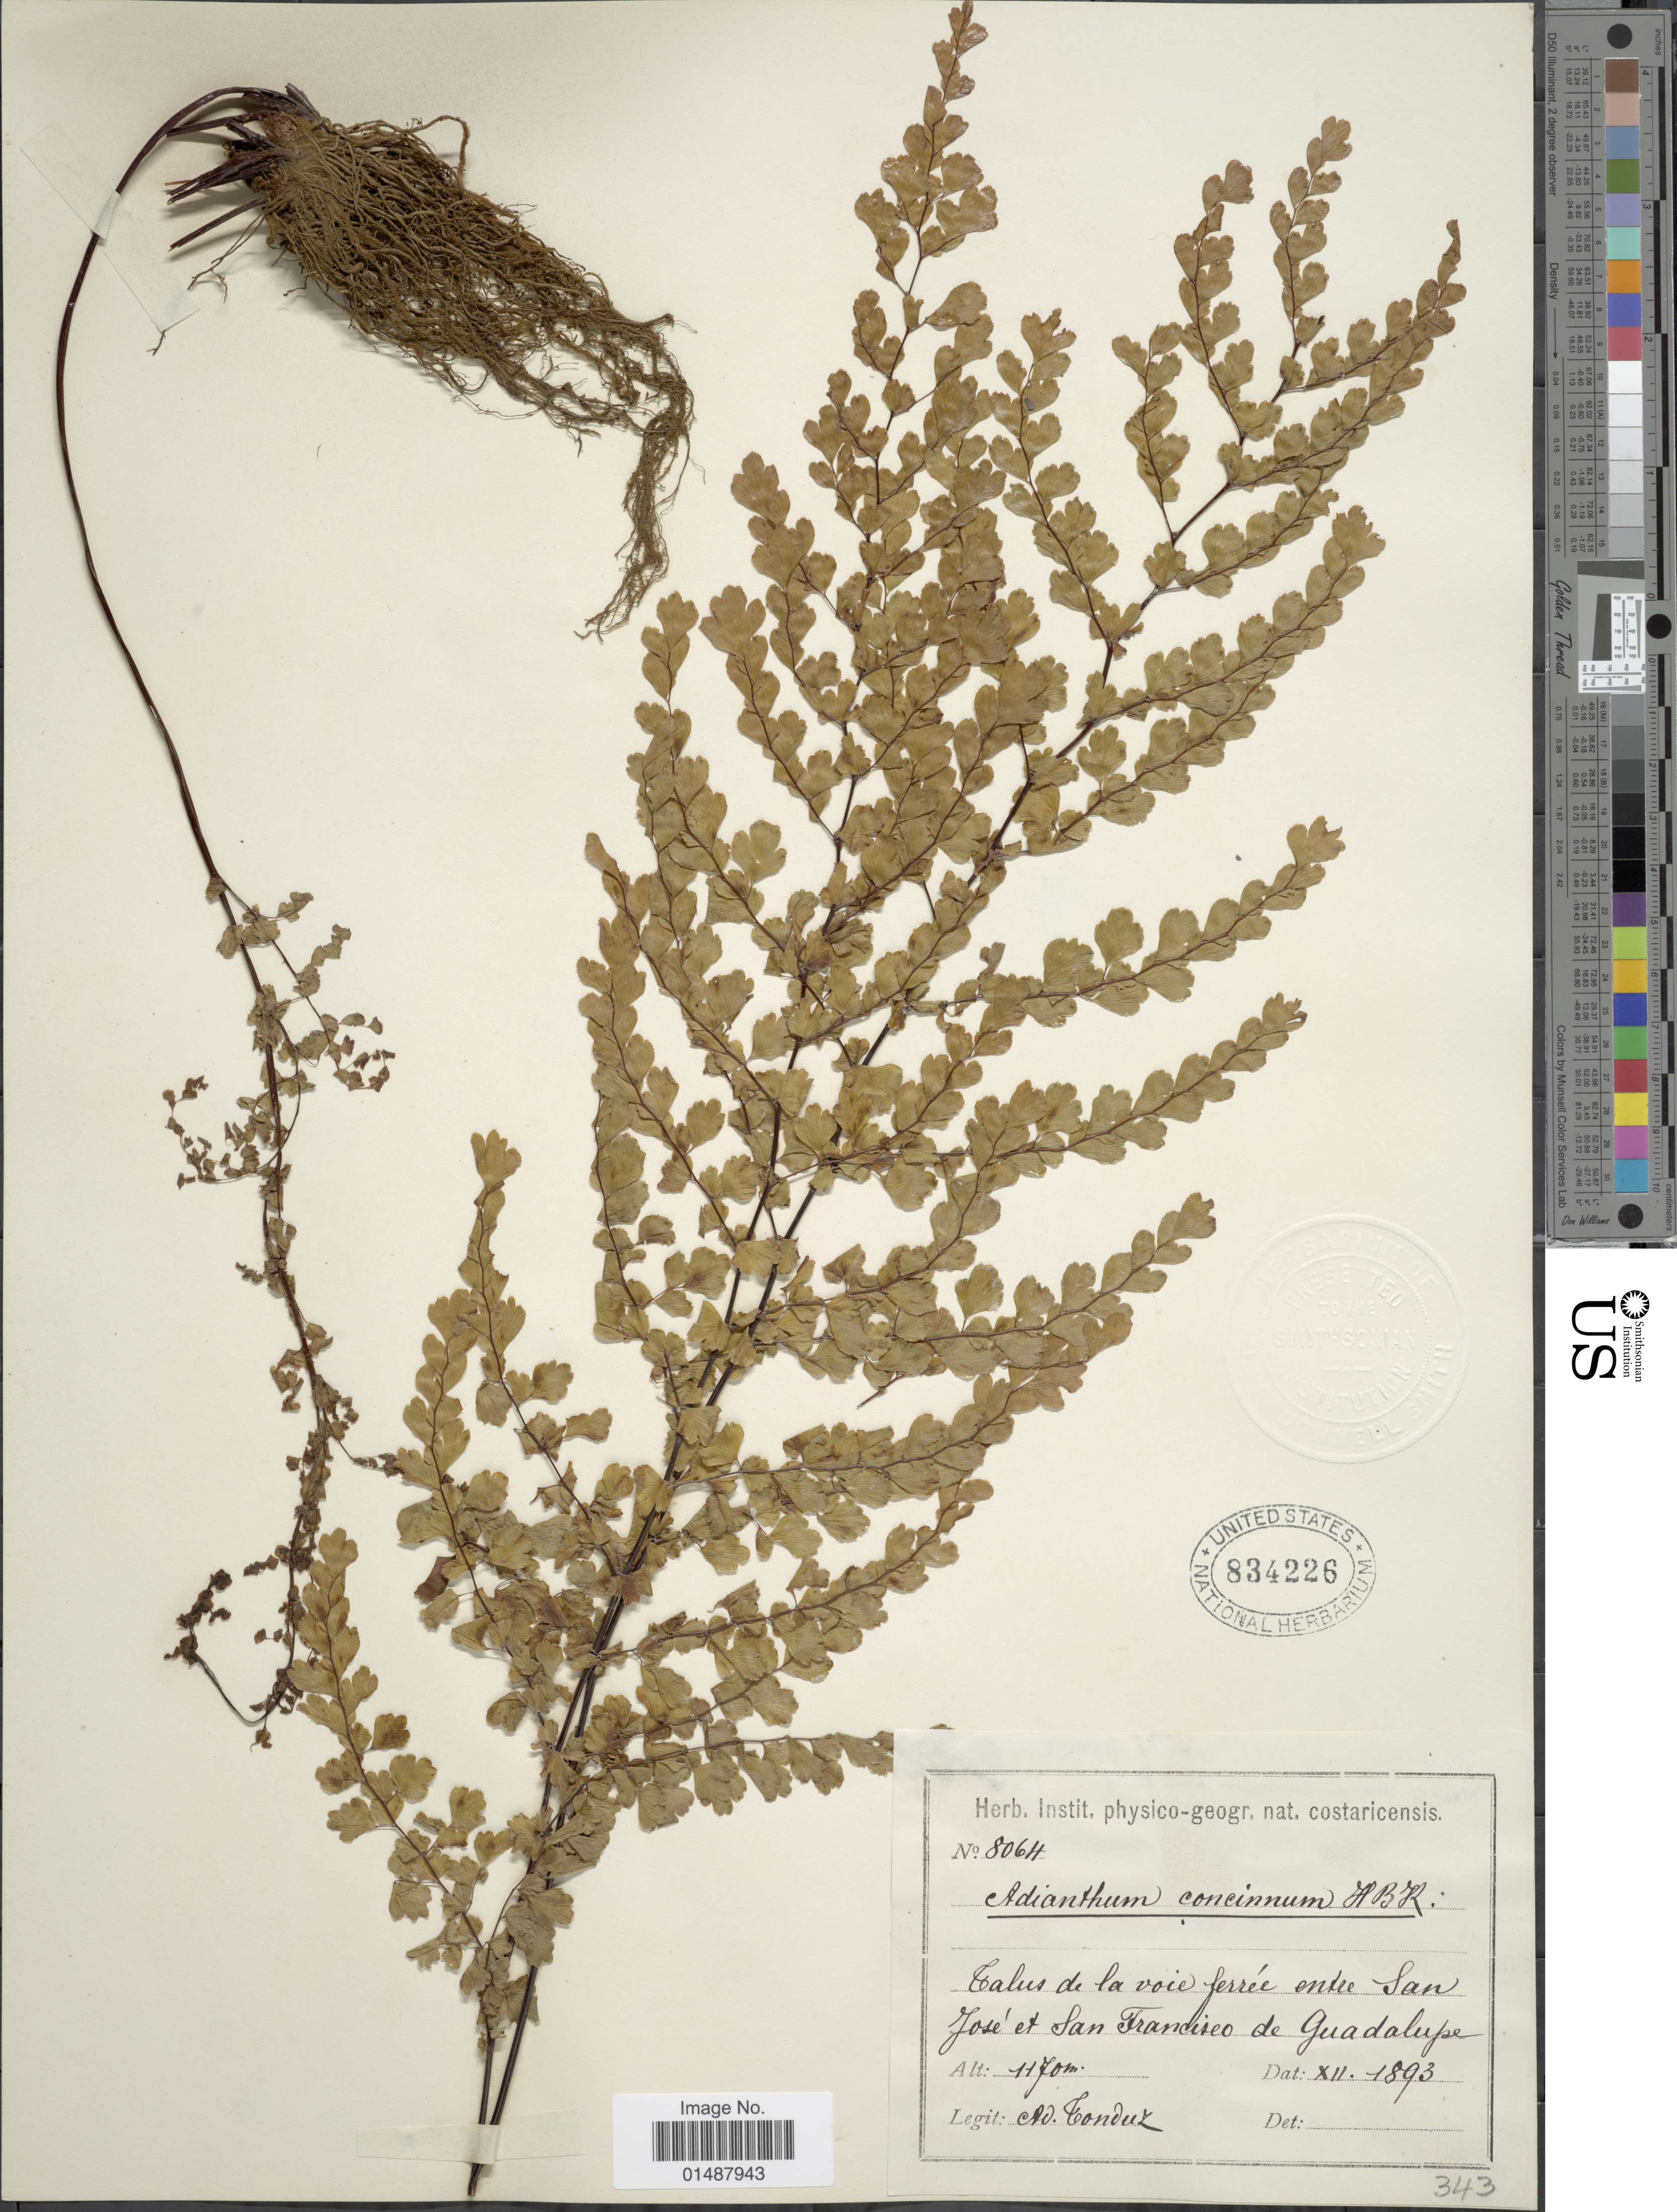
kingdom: Plantae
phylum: Tracheophyta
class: Polypodiopsida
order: Polypodiales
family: Pteridaceae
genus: Adiantum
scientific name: Adiantum concinnum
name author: Humb. & Bonpl. ex Willd.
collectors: A. Tonduz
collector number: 8064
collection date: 1893-12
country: Costa Rica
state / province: San José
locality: Calus de la voie ferree entree San Jose et San Francisco de Guadalupe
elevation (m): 1170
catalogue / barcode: US 834226